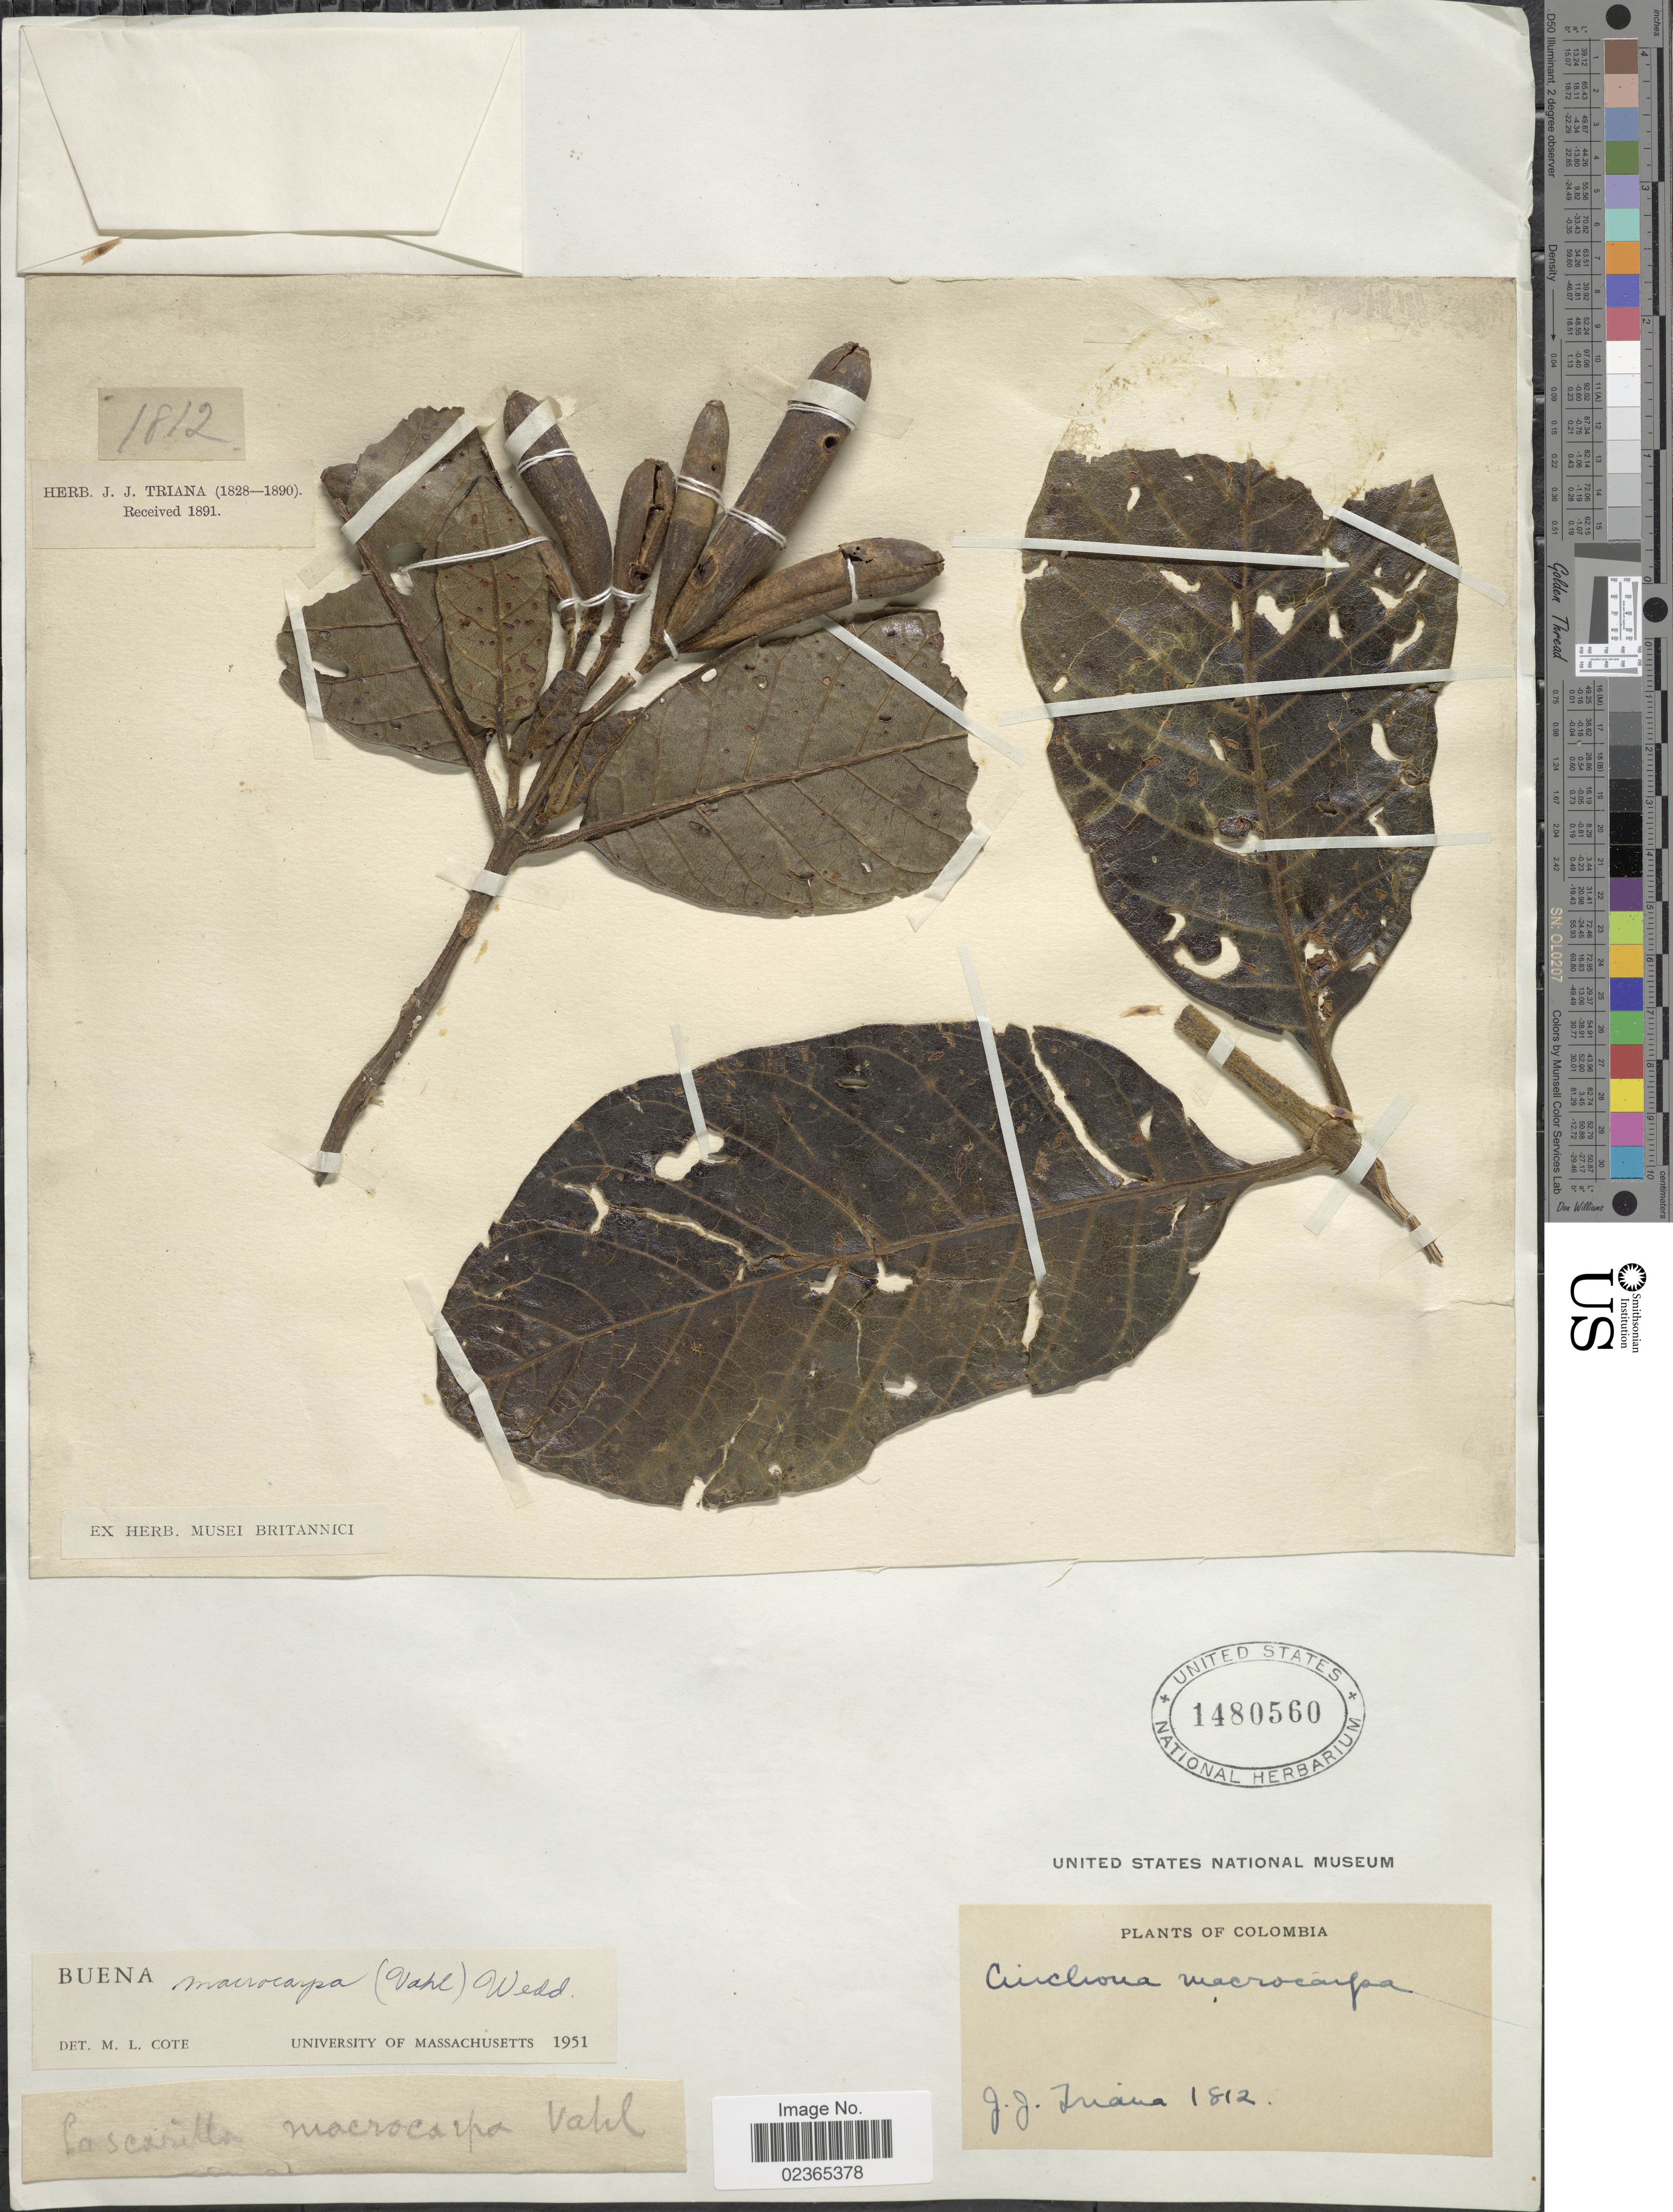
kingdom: Plantae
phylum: Tracheophyta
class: Magnoliopsida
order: Gentianales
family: Rubiaceae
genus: Ladenbergia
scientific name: Ladenbergia macrocarpa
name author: (Vahl) Klotzsch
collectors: J. J. Triana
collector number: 1812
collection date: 1828/1890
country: Colombia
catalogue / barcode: US 1480560